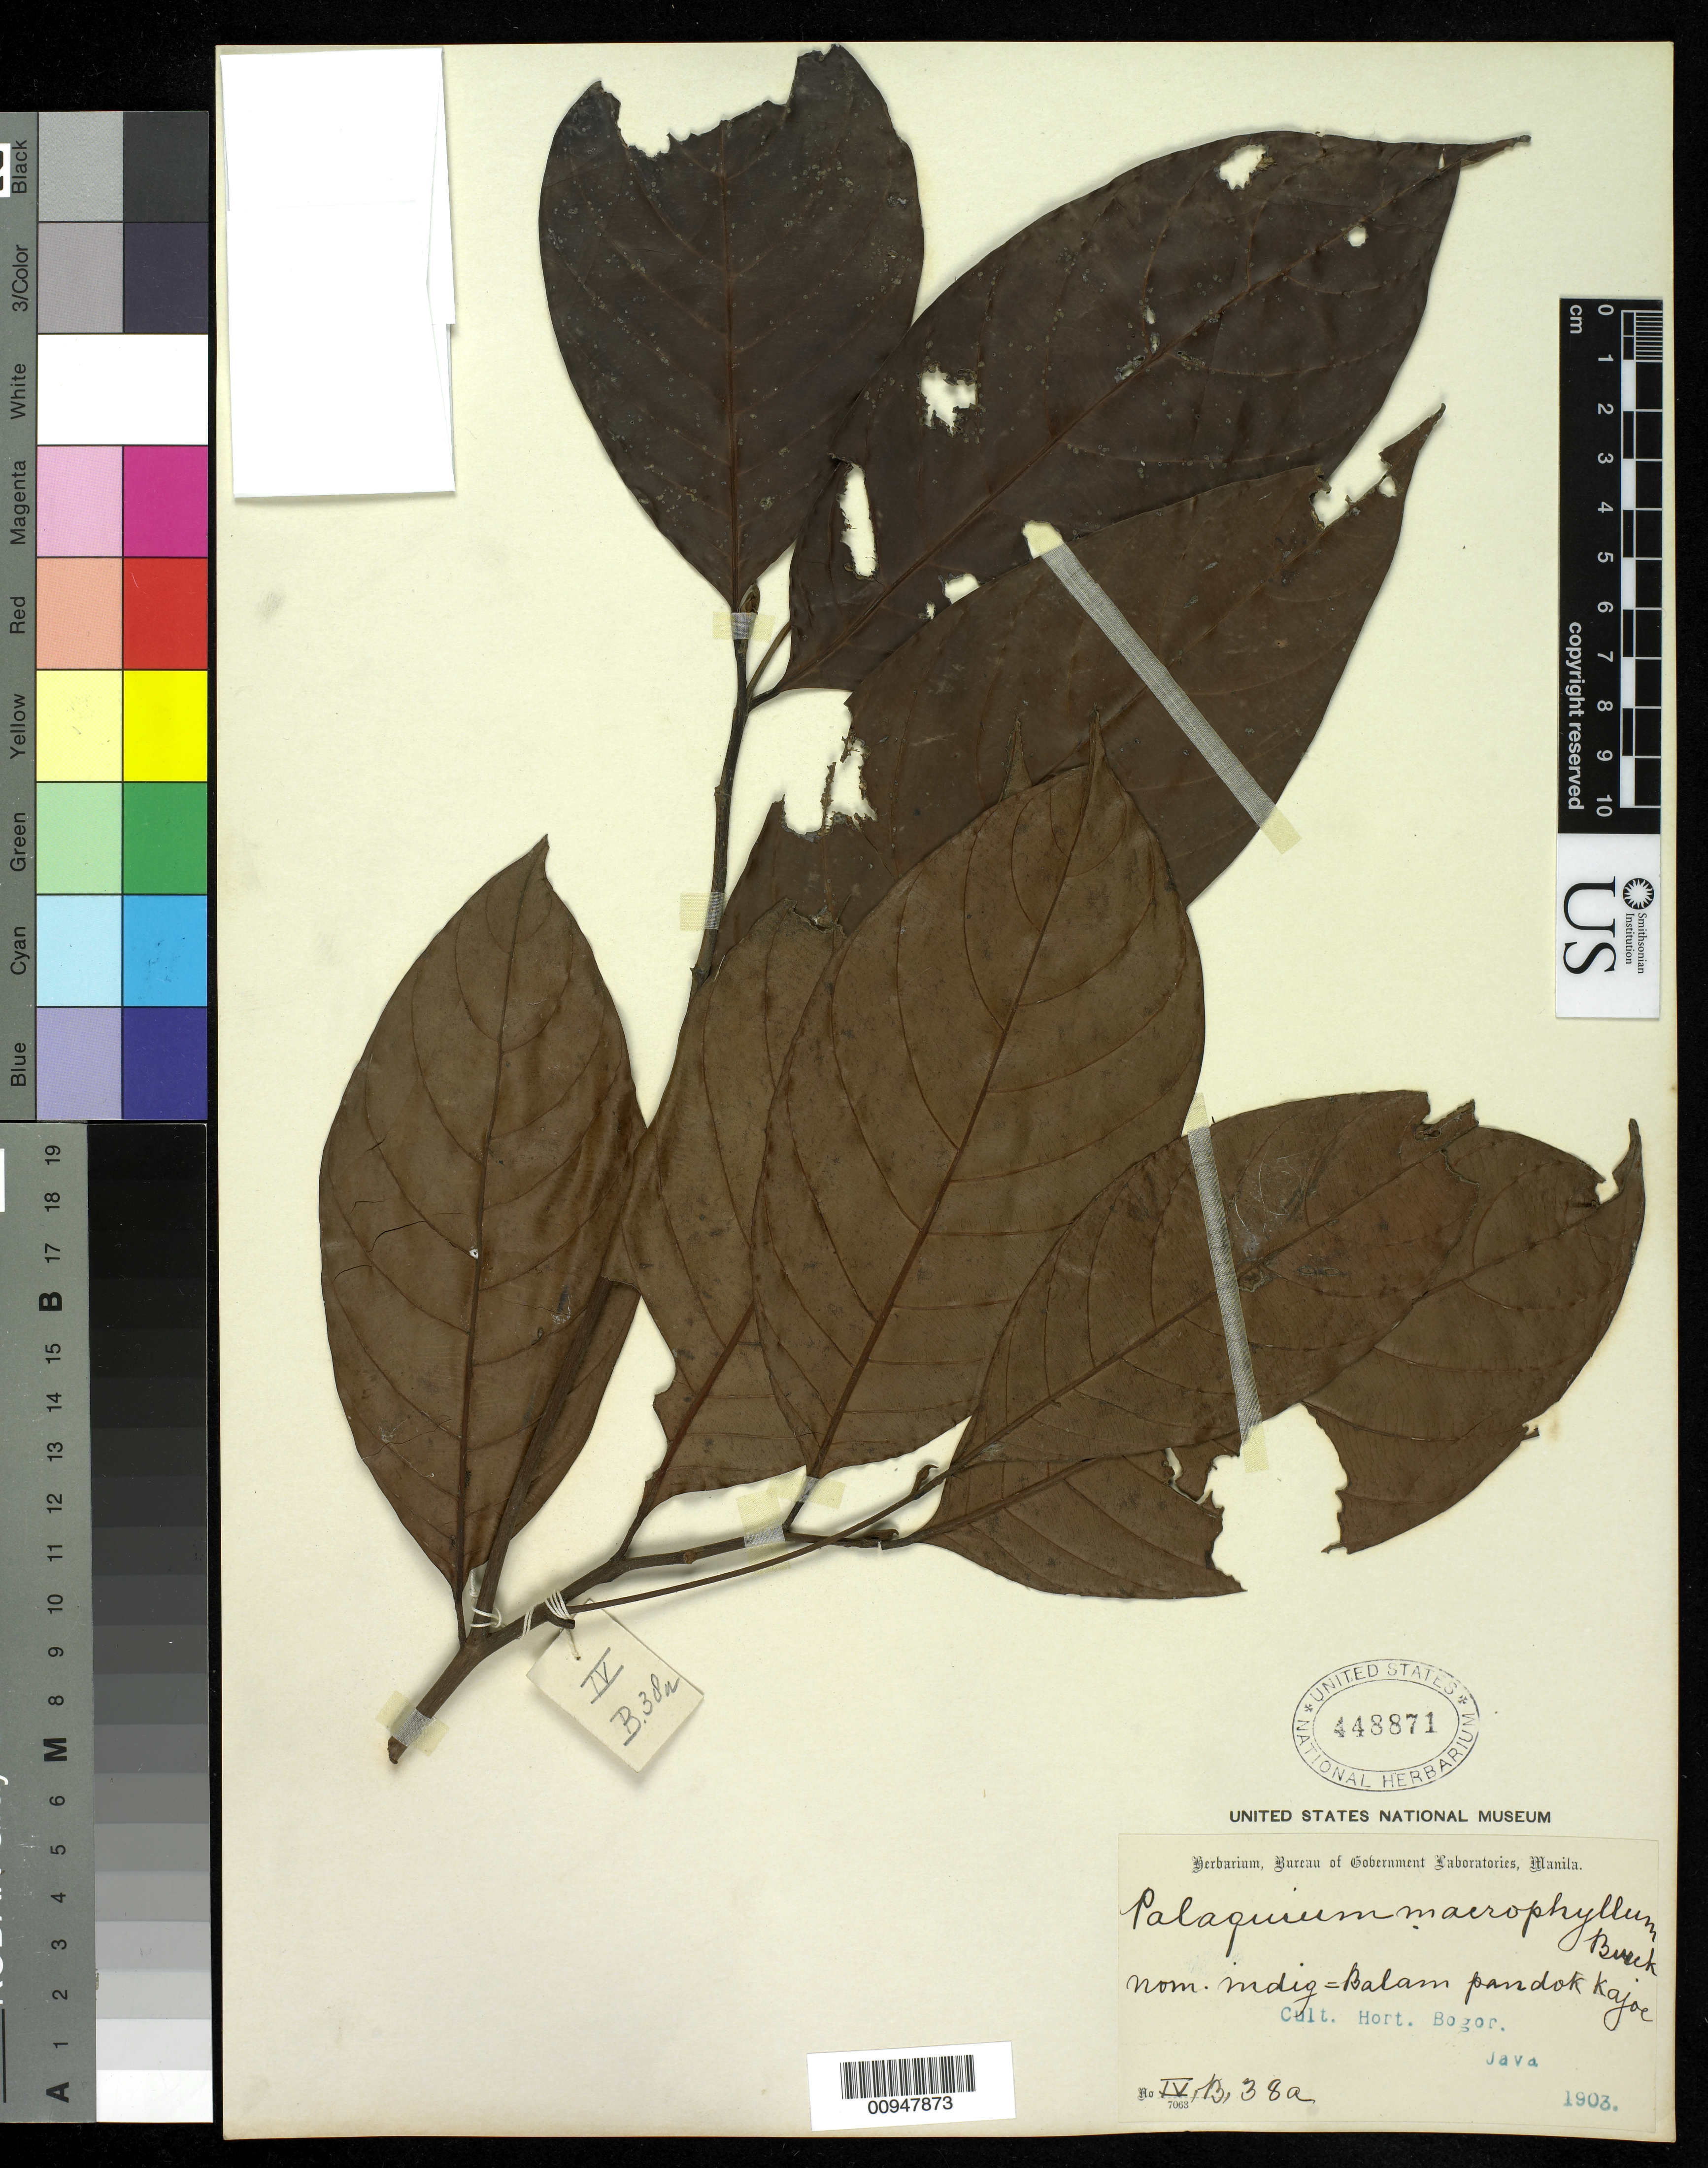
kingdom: Plantae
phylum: Tracheophyta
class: Magnoliopsida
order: Ericales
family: Sapotaceae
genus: Palaquium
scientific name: Palaquium macrophyllum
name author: (de Vriese) Pierre ex Dubard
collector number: IV B 38a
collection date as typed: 1903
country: Indonesia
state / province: Java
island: Java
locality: Bogor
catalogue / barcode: US 448871